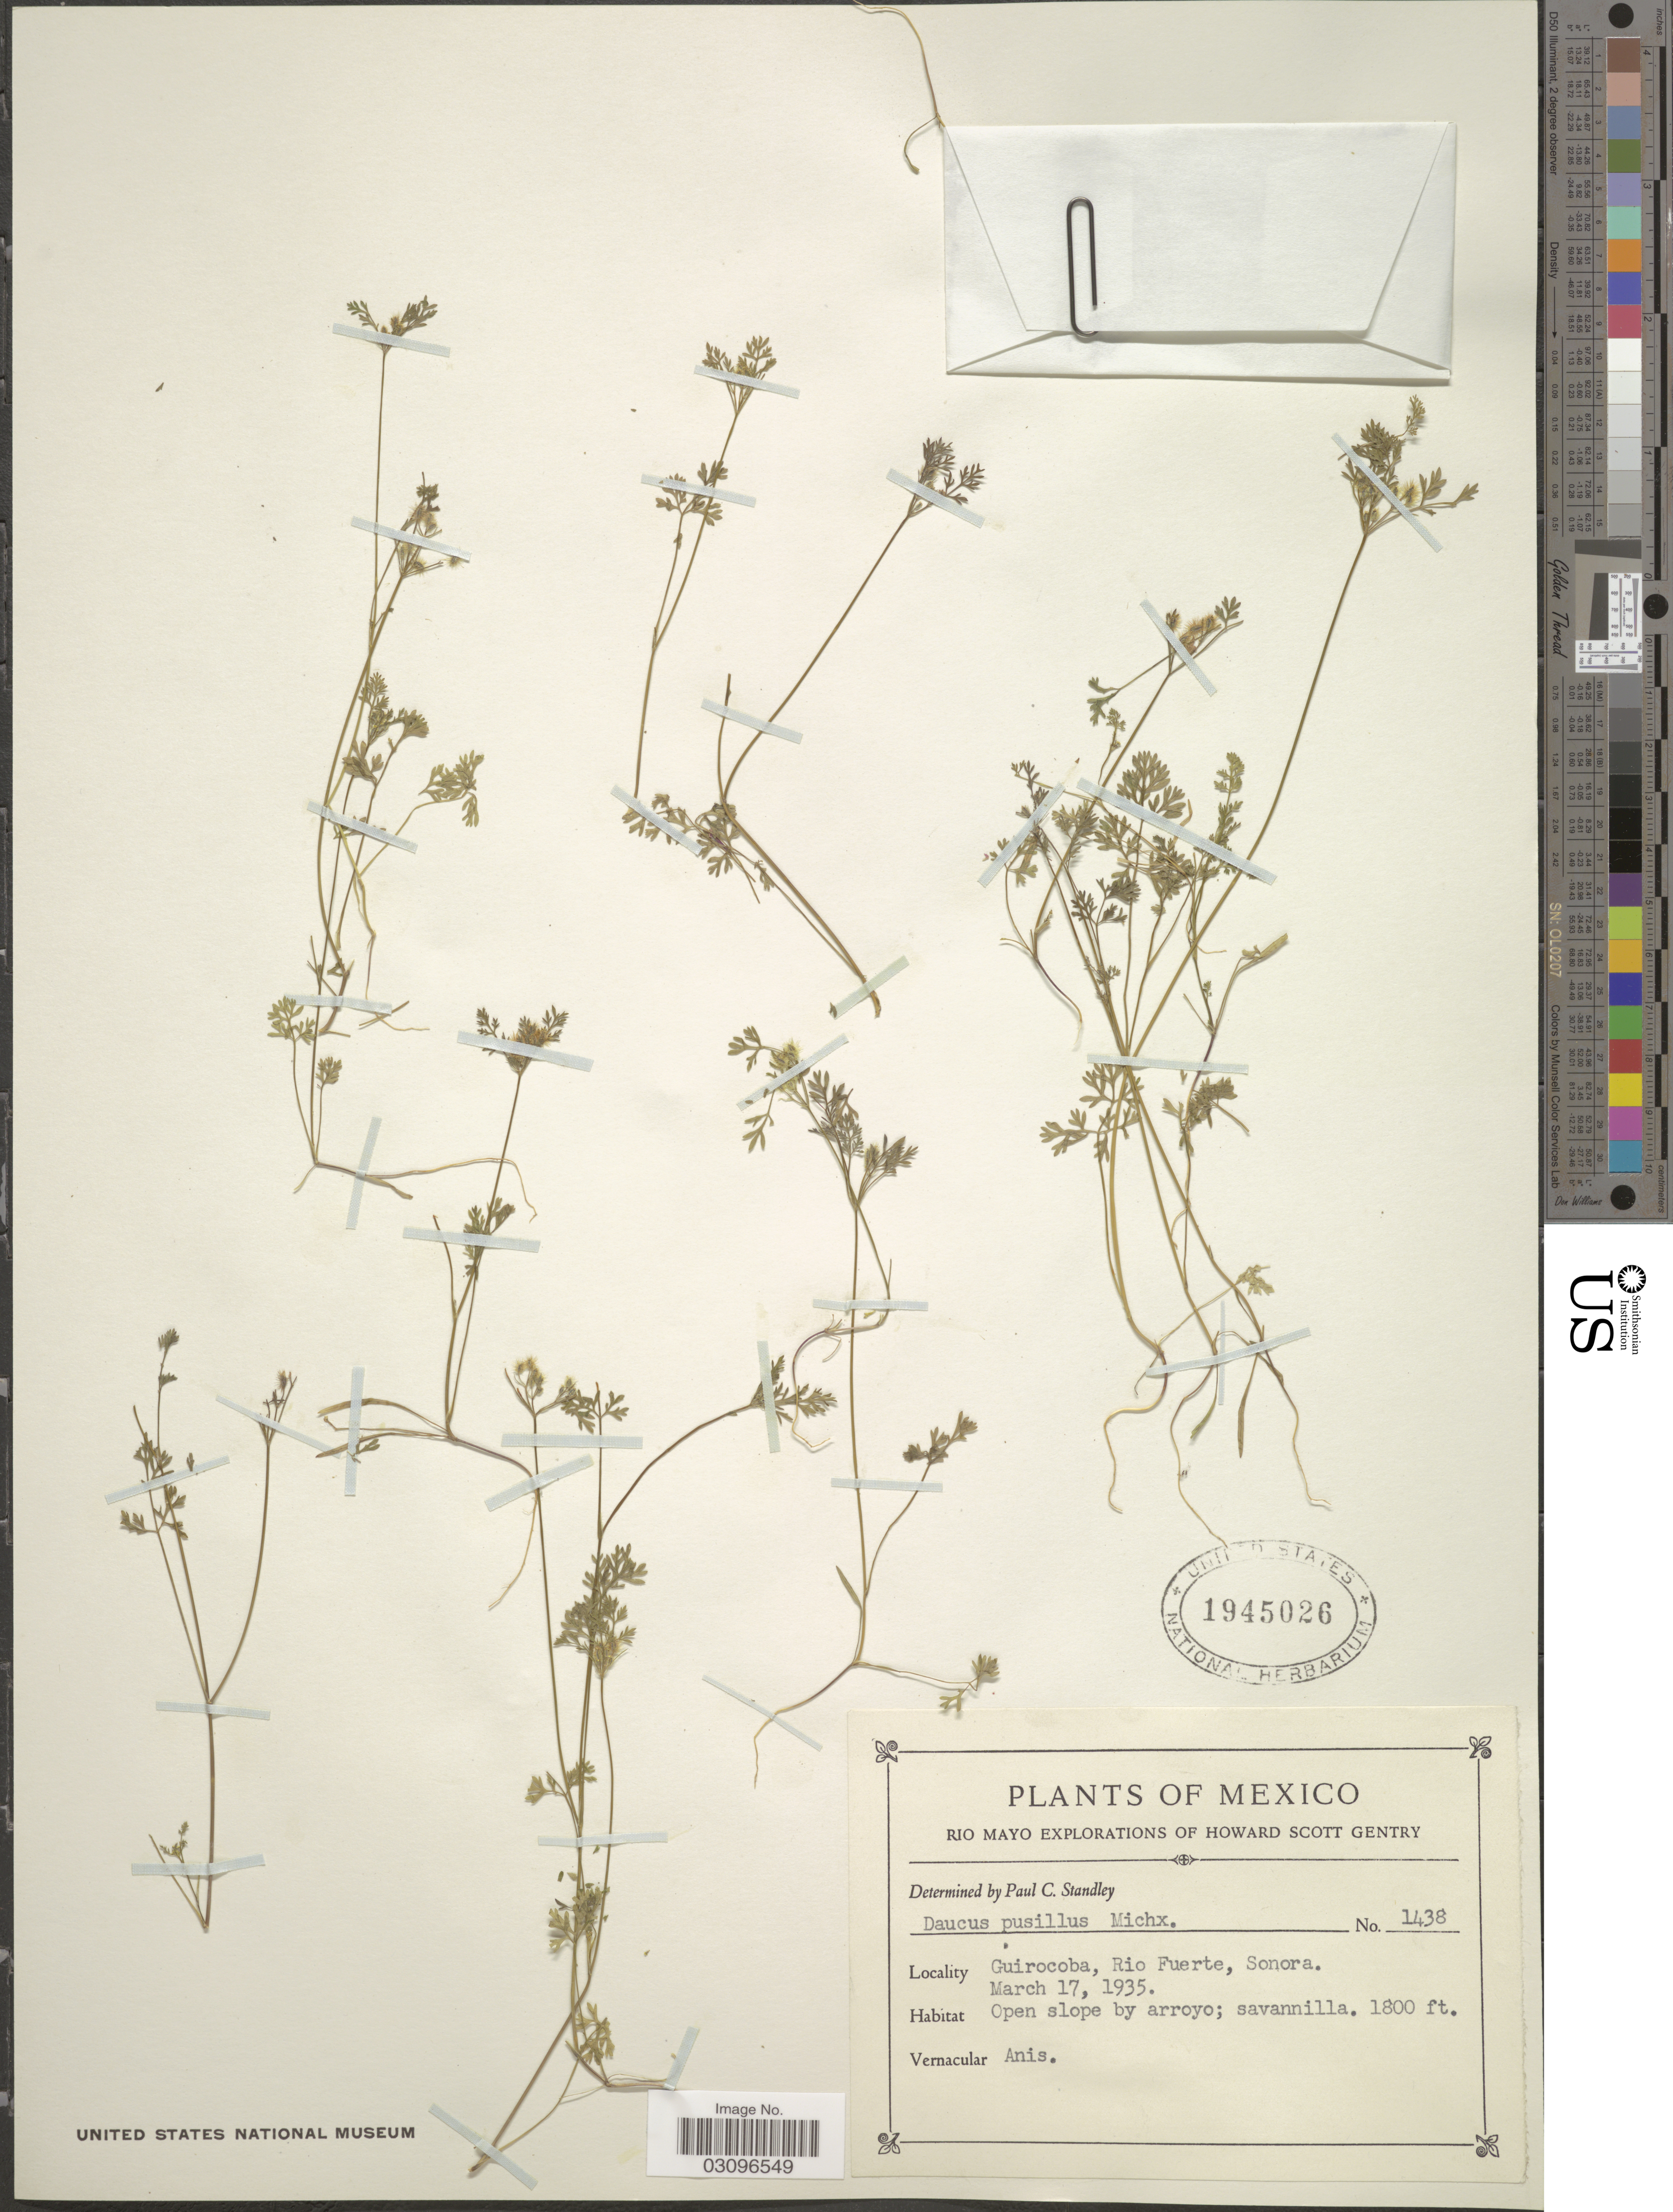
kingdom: Plantae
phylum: Tracheophyta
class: Magnoliopsida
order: Apiales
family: Apiaceae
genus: Daucus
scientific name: Daucus pusillus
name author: Michx.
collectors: H. S. Gentry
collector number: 1438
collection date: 1935-03-17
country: Mexico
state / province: Sonora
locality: Rio Mayo, Guirocoba, Rio Fuerte.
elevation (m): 549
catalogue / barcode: US 1945026